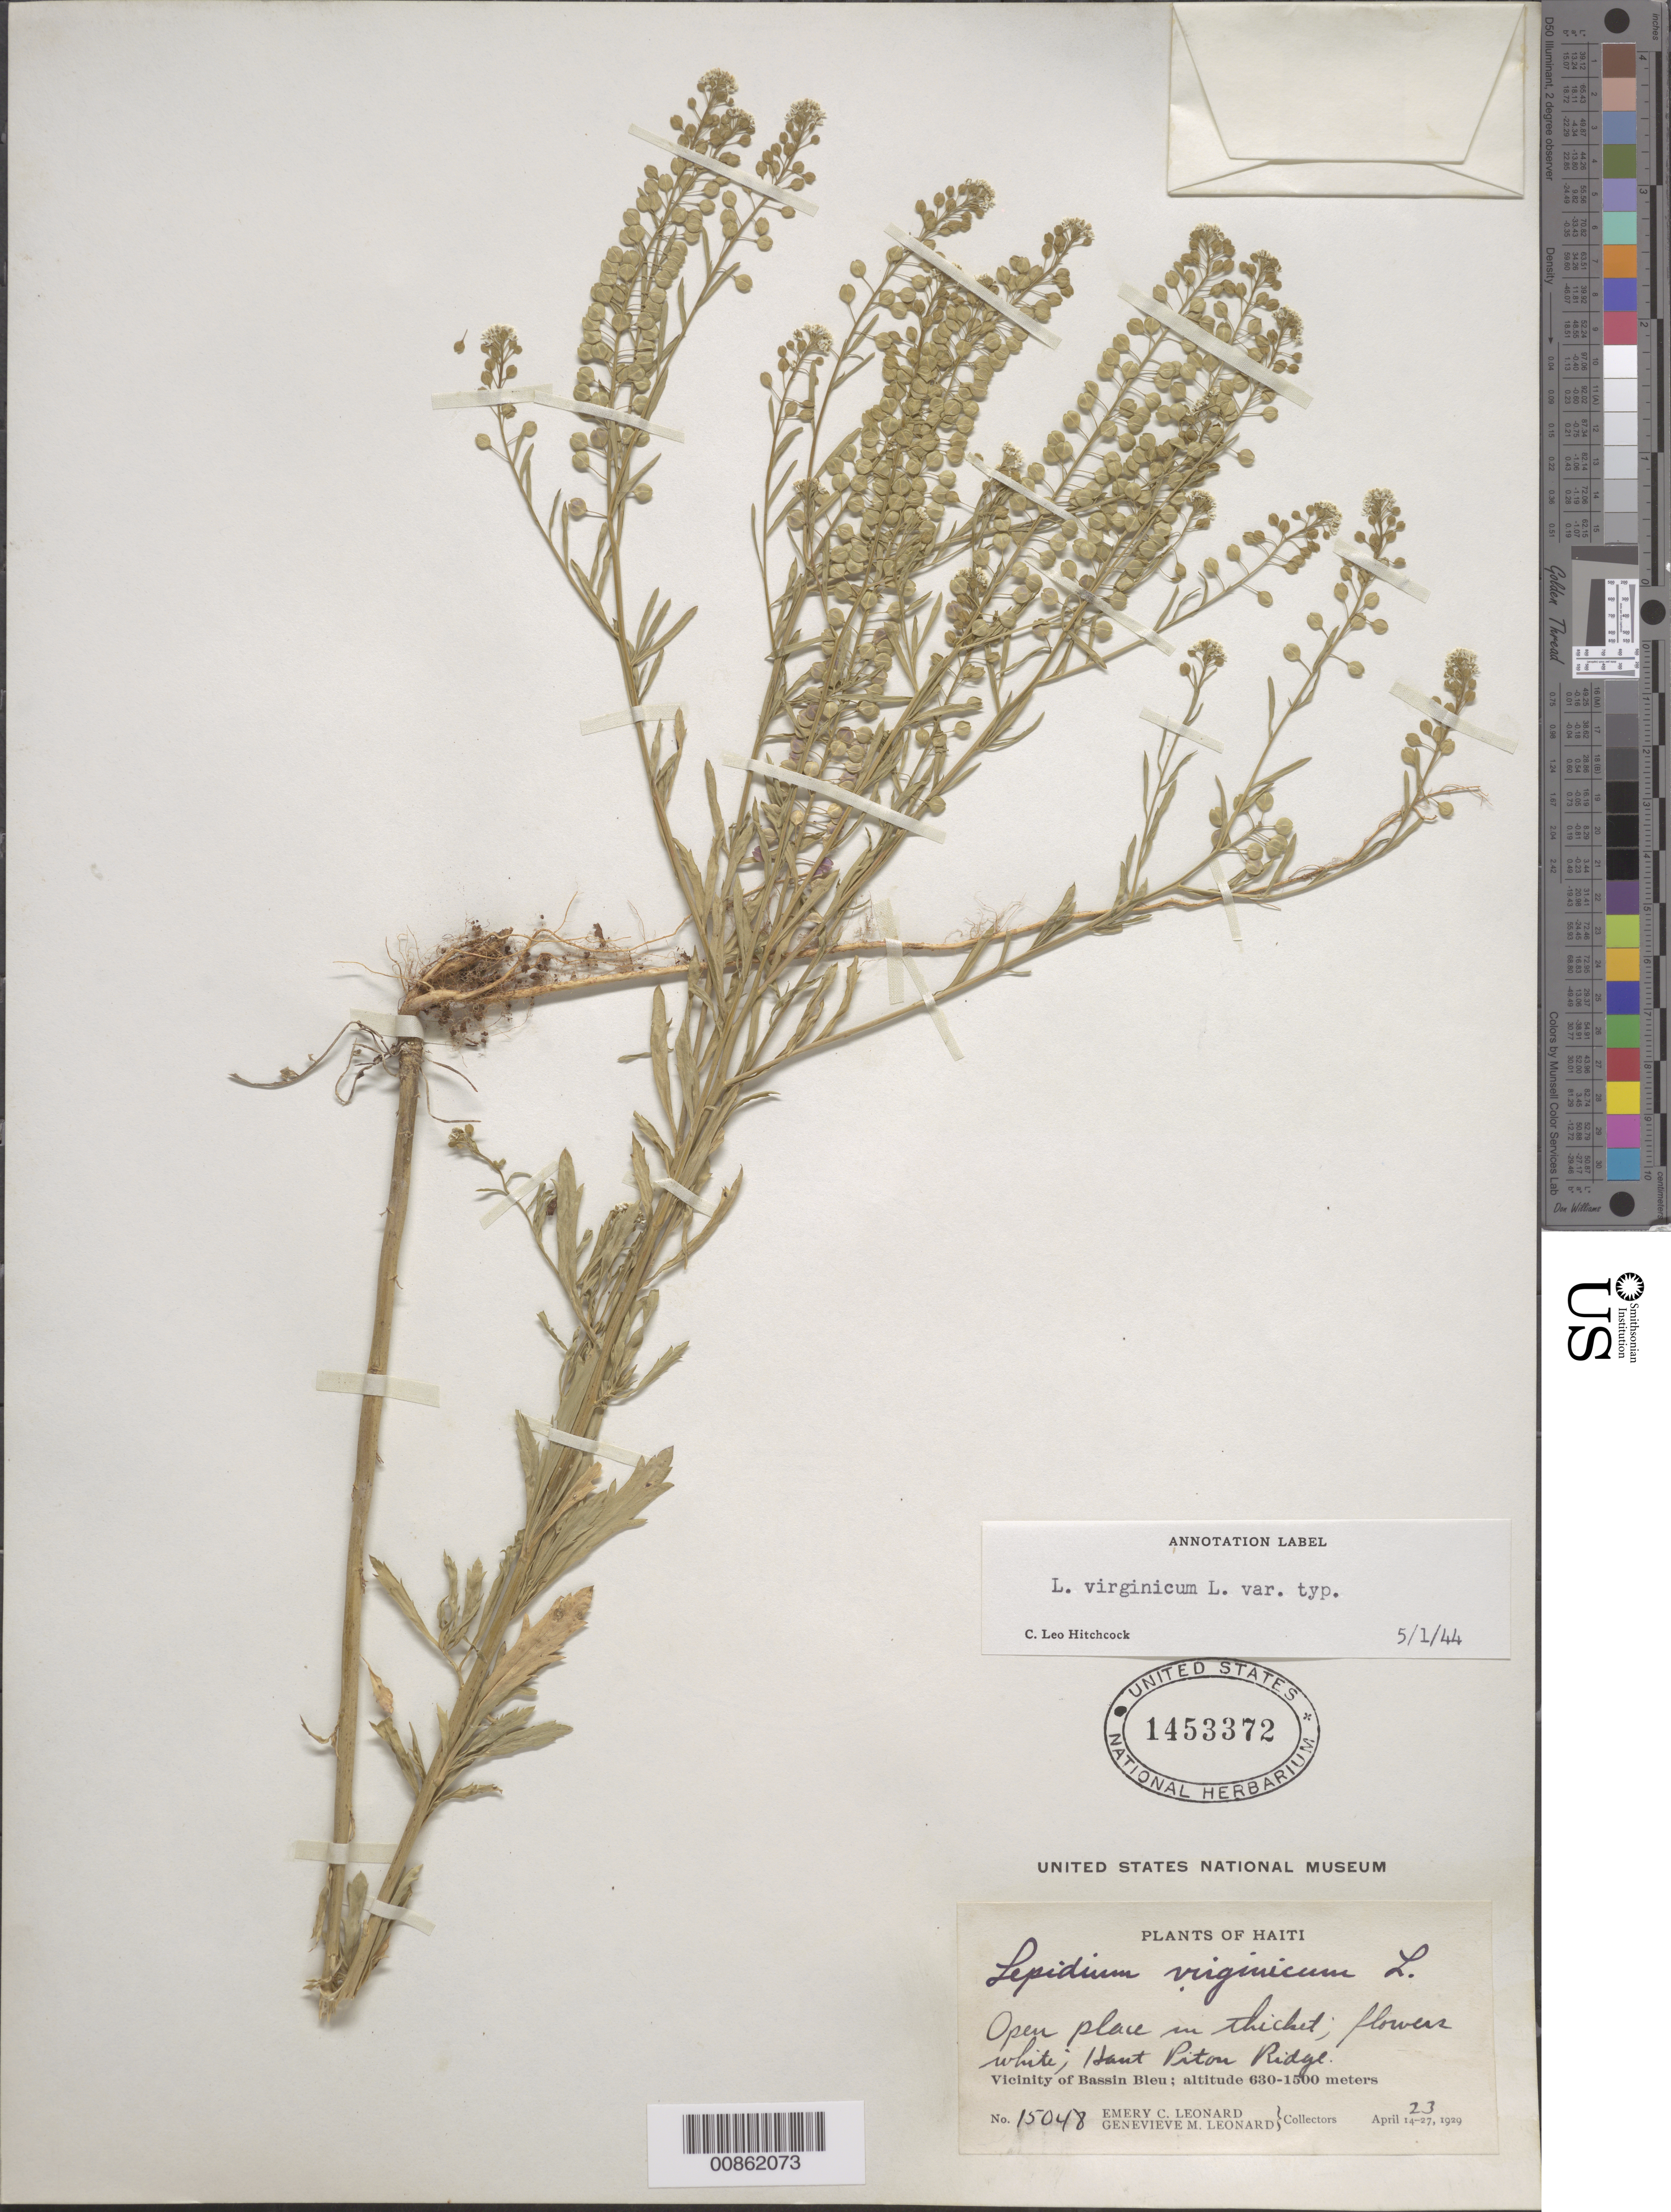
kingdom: Plantae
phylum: Tracheophyta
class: Magnoliopsida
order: Brassicales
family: Brassicaceae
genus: Lepidium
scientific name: Lepidium virginicum var. virginicum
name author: L.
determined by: Hitchcock, C. L.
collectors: E. C. Leonard & G. M. Leonard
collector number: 15048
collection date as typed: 23 Apr 1929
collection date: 1929-04-23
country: Haiti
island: Hispaniola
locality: Vicinity of Bassin Bleu. Haut Piton Ridge.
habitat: Open place in thicket.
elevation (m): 630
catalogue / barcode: US 1453372